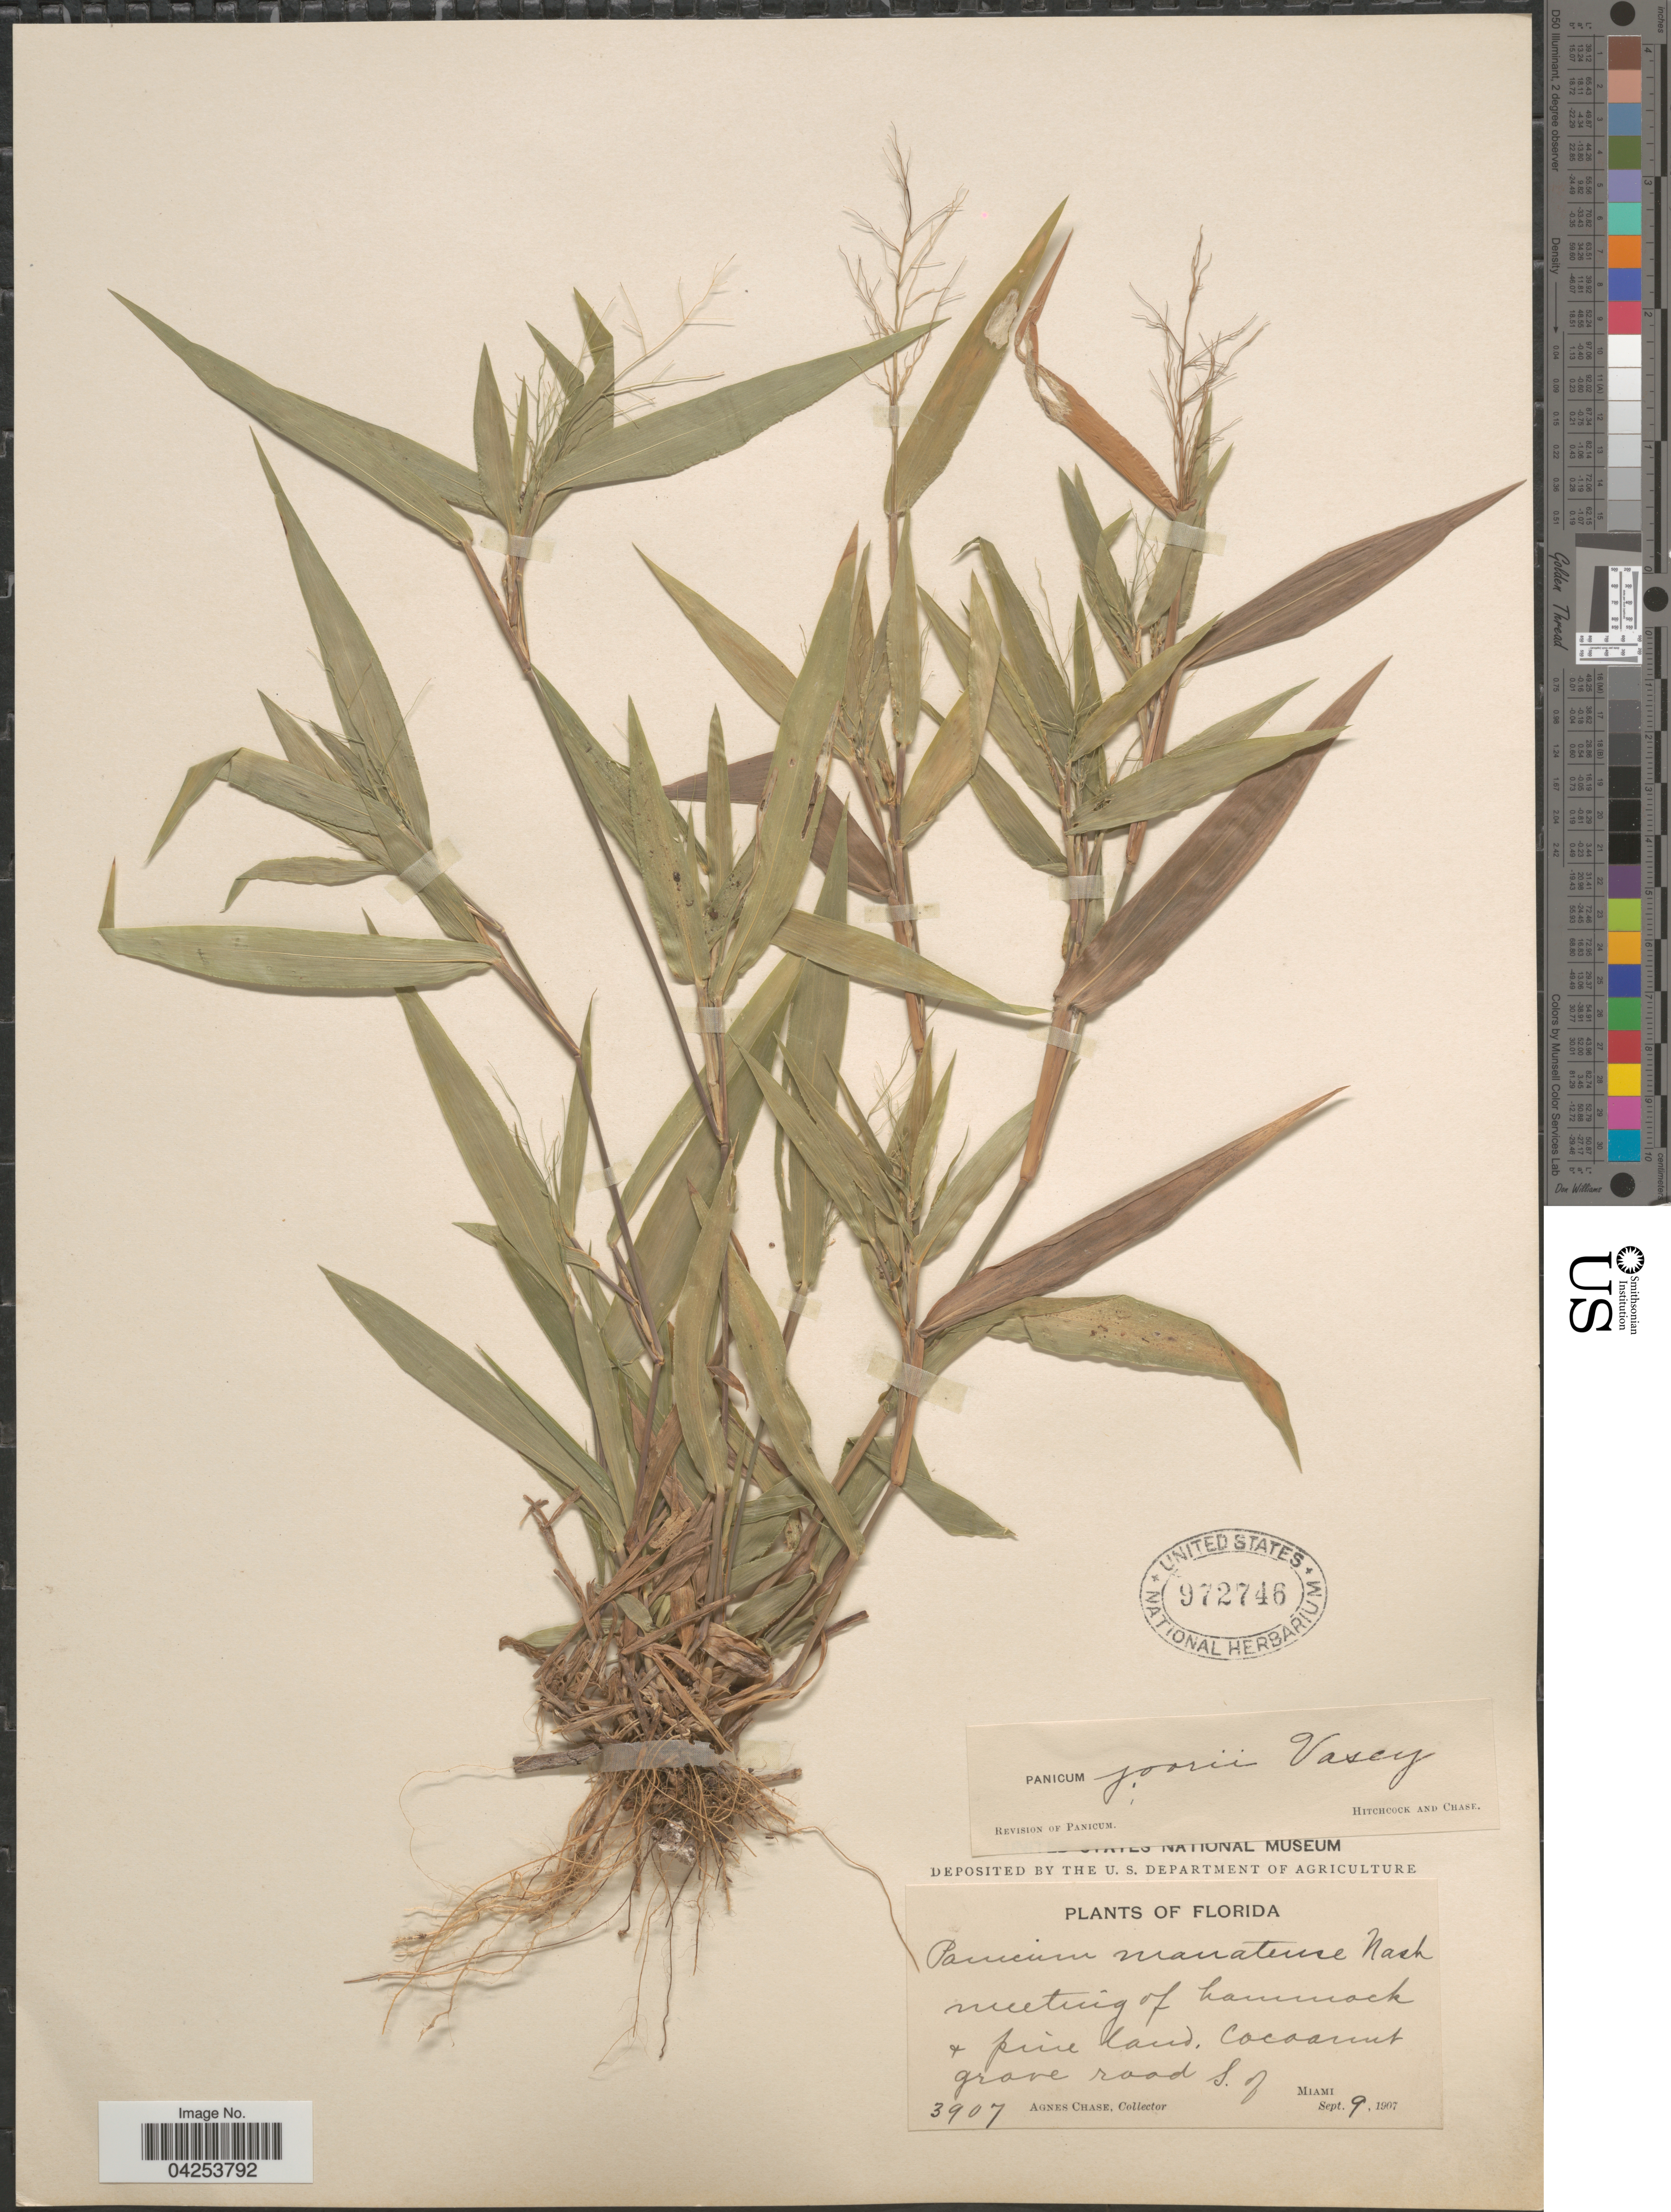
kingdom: Plantae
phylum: Tracheophyta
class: Liliopsida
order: Poales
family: Poaceae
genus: Dichanthelium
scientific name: Dichanthelium commutatum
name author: (Schult.) Gould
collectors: A. Chase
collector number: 3907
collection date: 1907-09-09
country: United States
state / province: Florida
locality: Meeting of hammock + pine land, Cocoanut grove road S. of Miami.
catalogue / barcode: US 972746